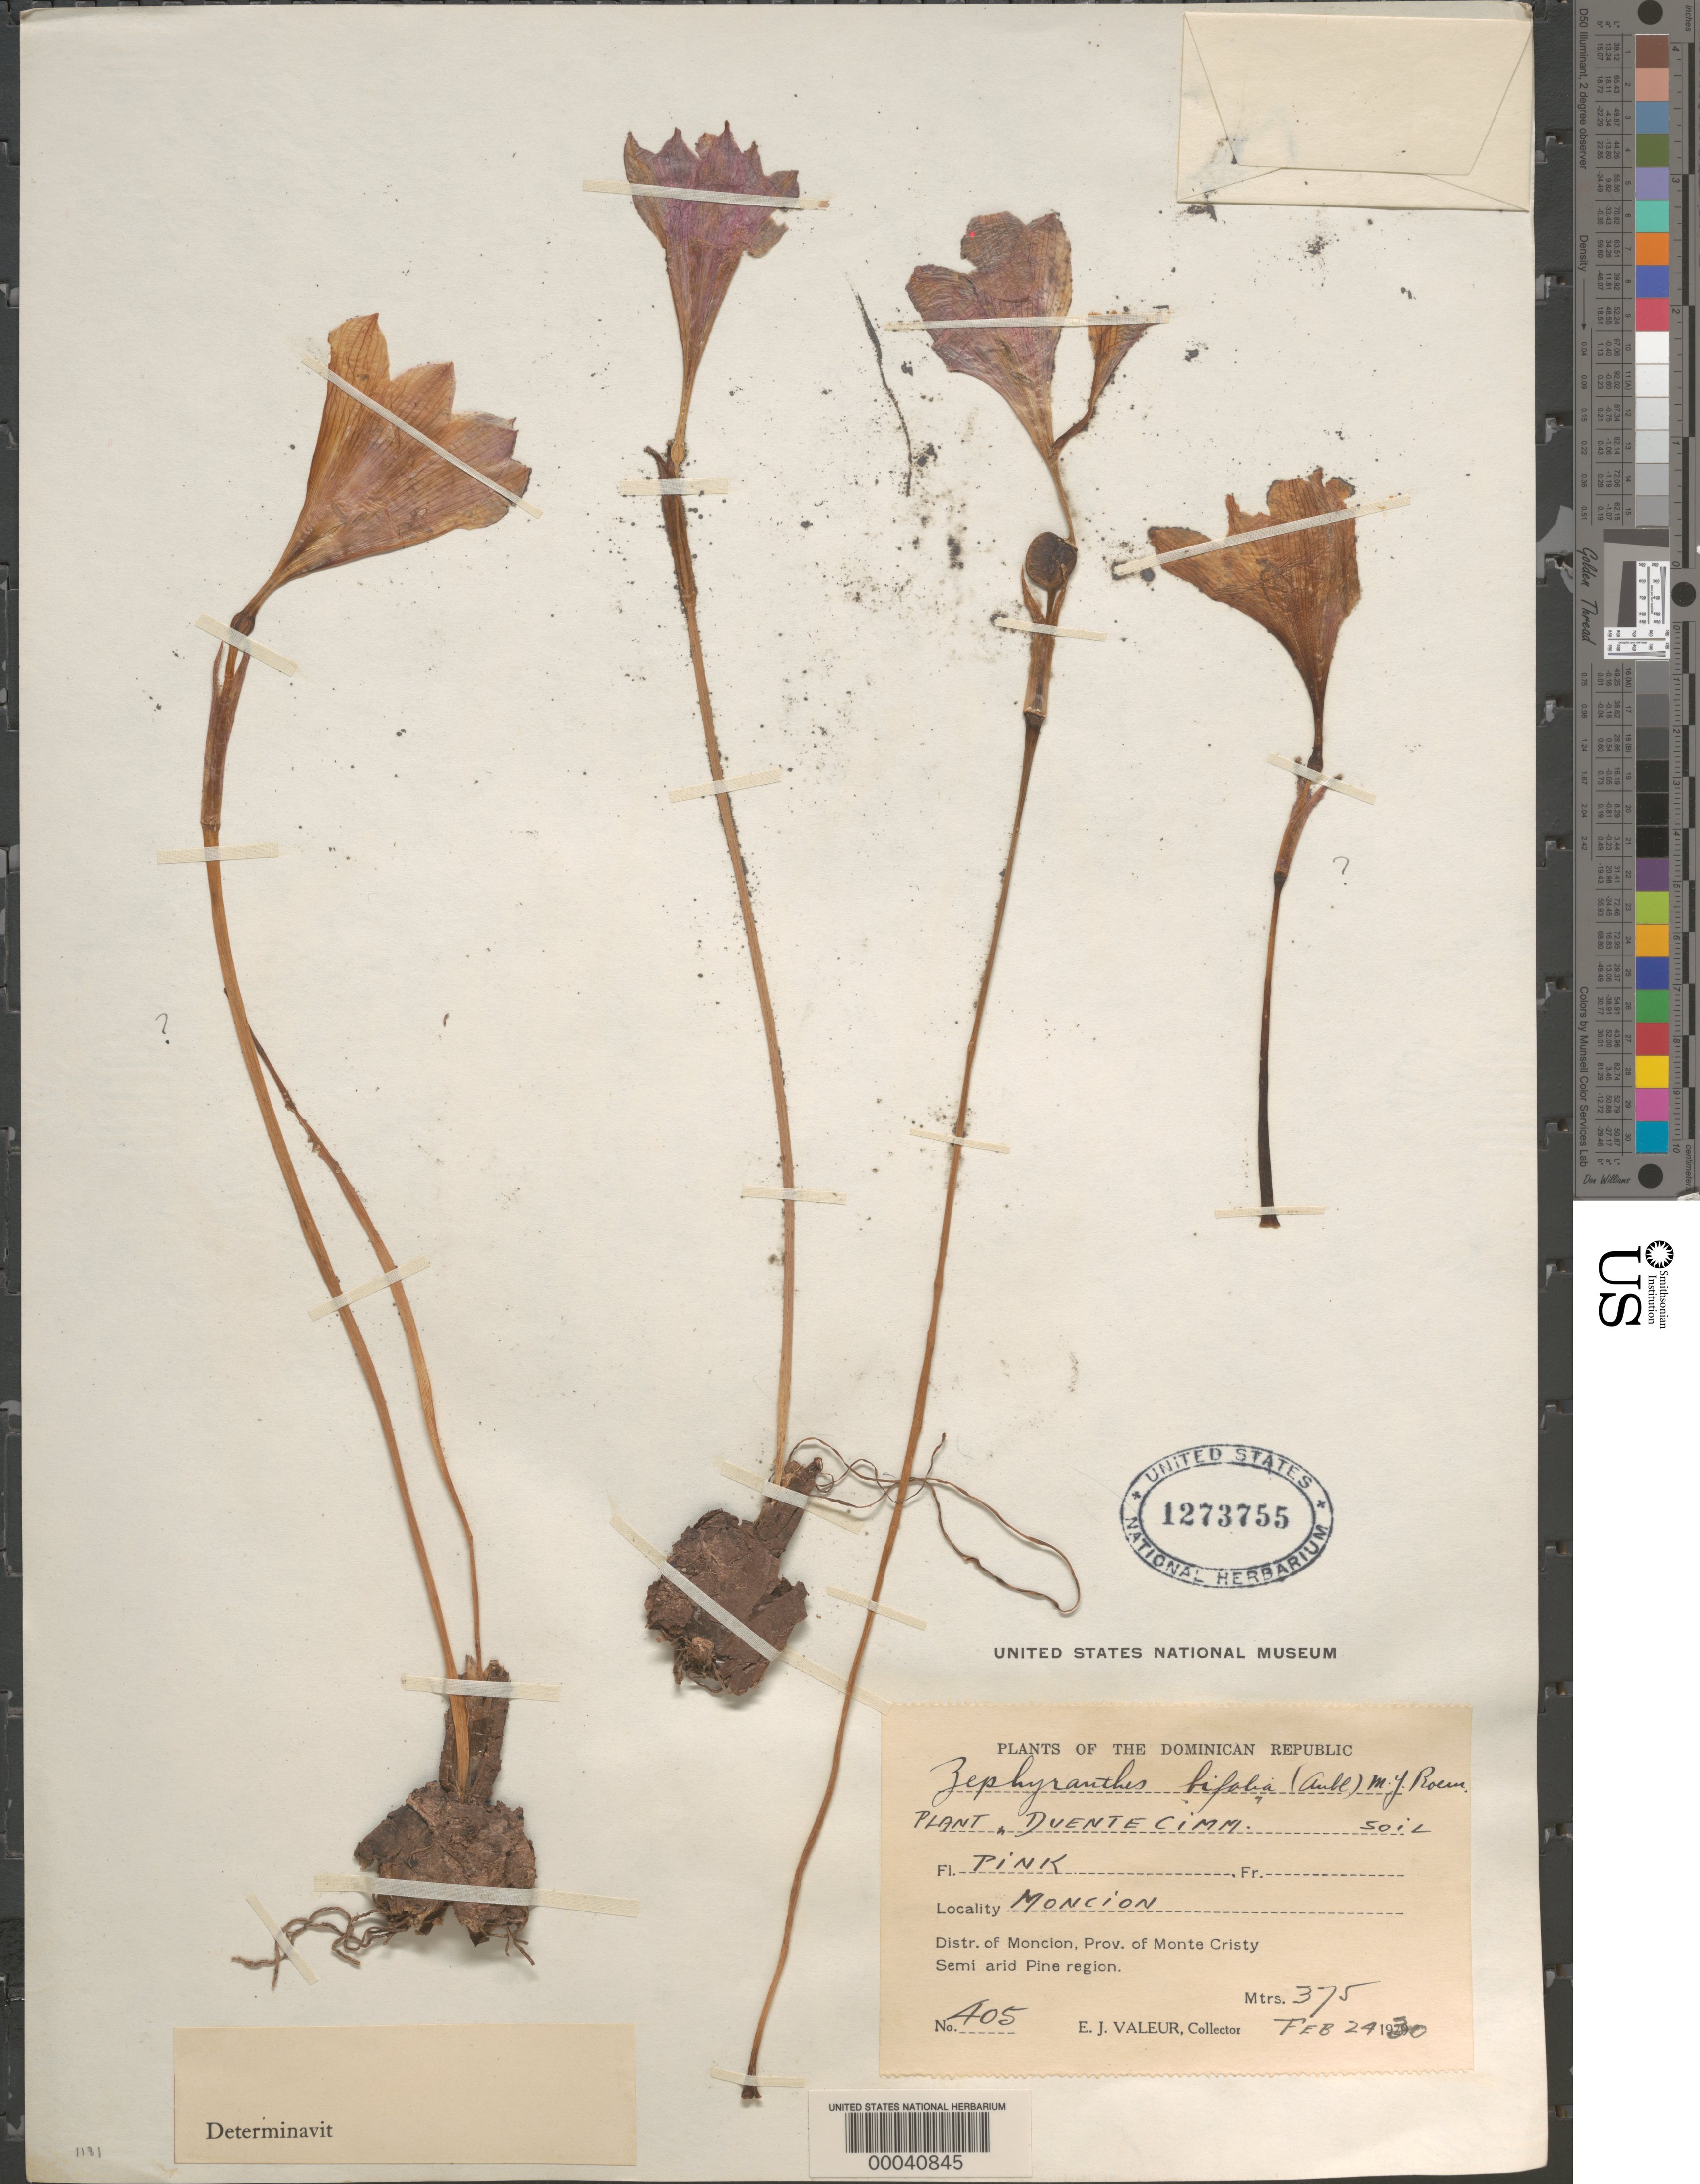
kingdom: Plantae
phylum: Tracheophyta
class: Liliopsida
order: Asparagales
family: Amaryllidaceae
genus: Zephyranthes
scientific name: Zephyranthes bifolia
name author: (Aubl.) M. Roem.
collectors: E. Valeur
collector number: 405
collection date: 1930-02-24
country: Dominican Republic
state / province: Monte Cristi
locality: Distr. of Moncion, Prov. of Monte Cristy. Semi arid Pine region.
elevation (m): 375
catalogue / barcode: US 1273755